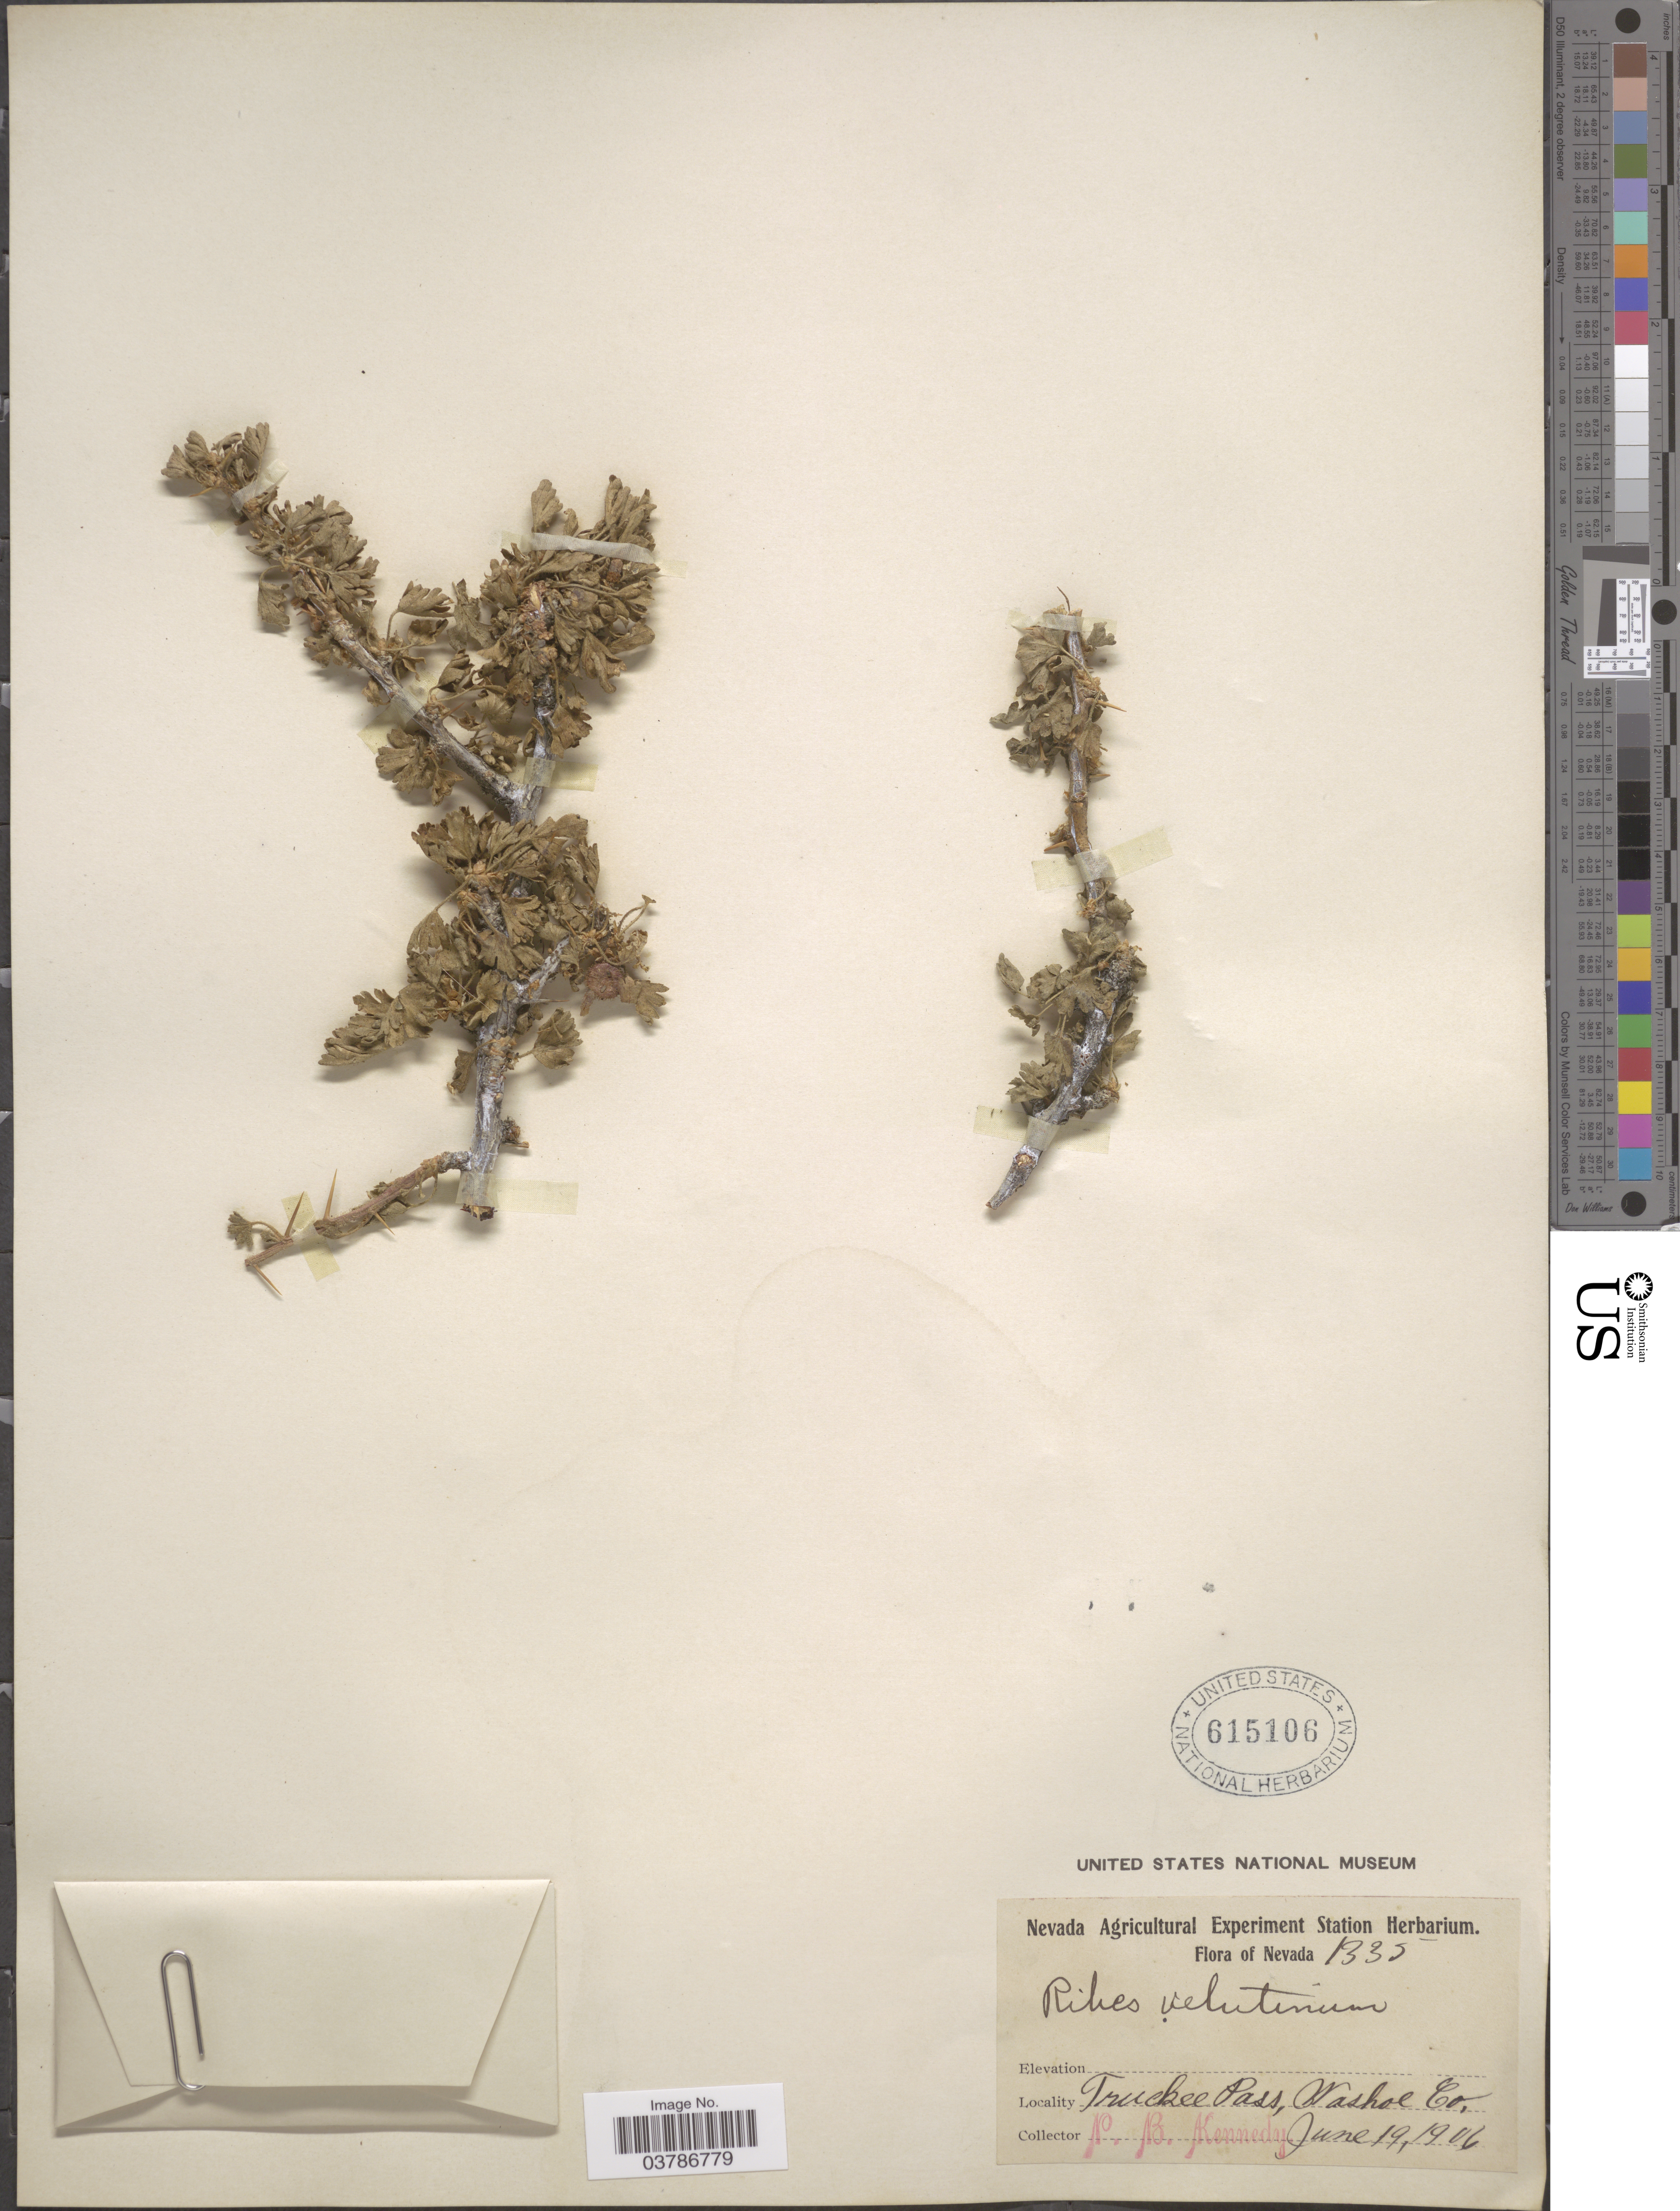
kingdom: Plantae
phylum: Tracheophyta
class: Magnoliopsida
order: Saxifragales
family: Grossulariaceae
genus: Ribes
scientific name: Ribes velutinum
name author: Greene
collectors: P. B. Kennedy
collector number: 1335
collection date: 1906-06-19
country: United States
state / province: Nevada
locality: Truckee Pass, Washoe Co.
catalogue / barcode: US 615106